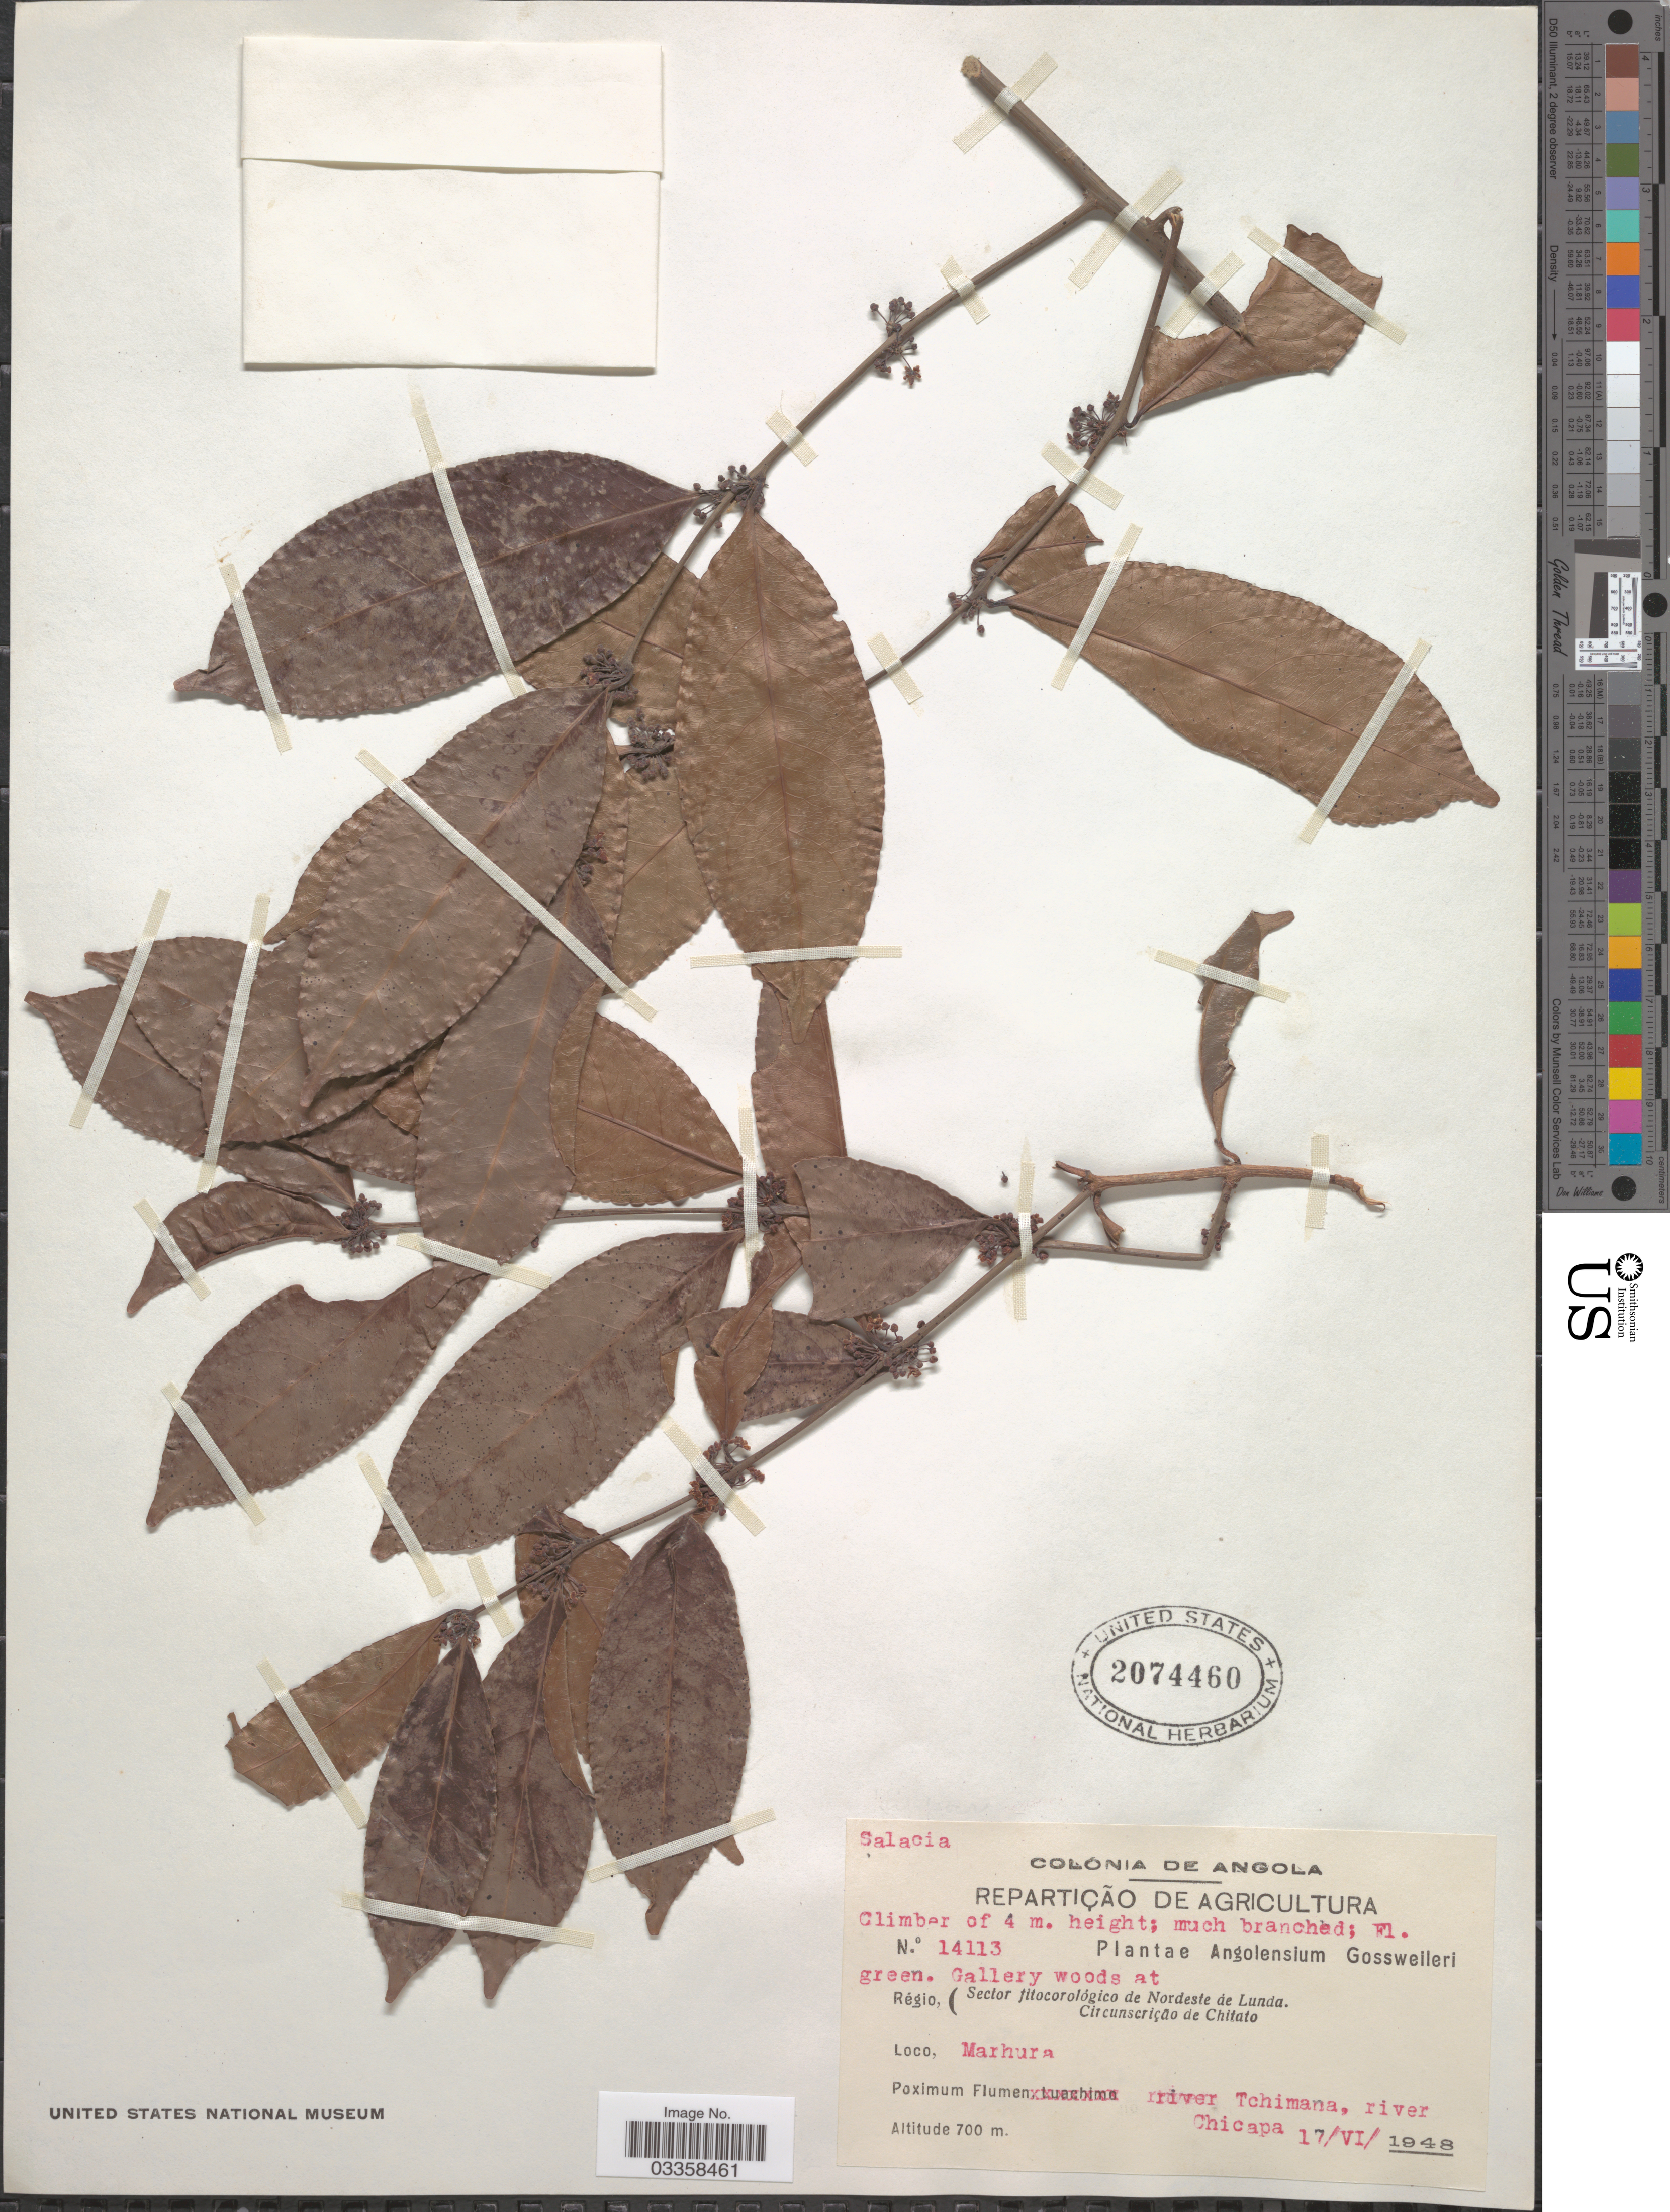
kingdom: Plantae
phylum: Tracheophyta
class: Magnoliopsida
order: Celastrales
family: Celastraceae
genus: Salacia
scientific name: Salacia sp.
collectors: -. Gossweiler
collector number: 14113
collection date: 1948-06-17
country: Angola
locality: Régio, (Sector fitocorològico de Nordeste de Lunda. Circunscrição de Chitato). Loco, Marhura. Proximum Flumen river Tchimana, river Chicapa.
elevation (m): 700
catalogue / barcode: US 2074460